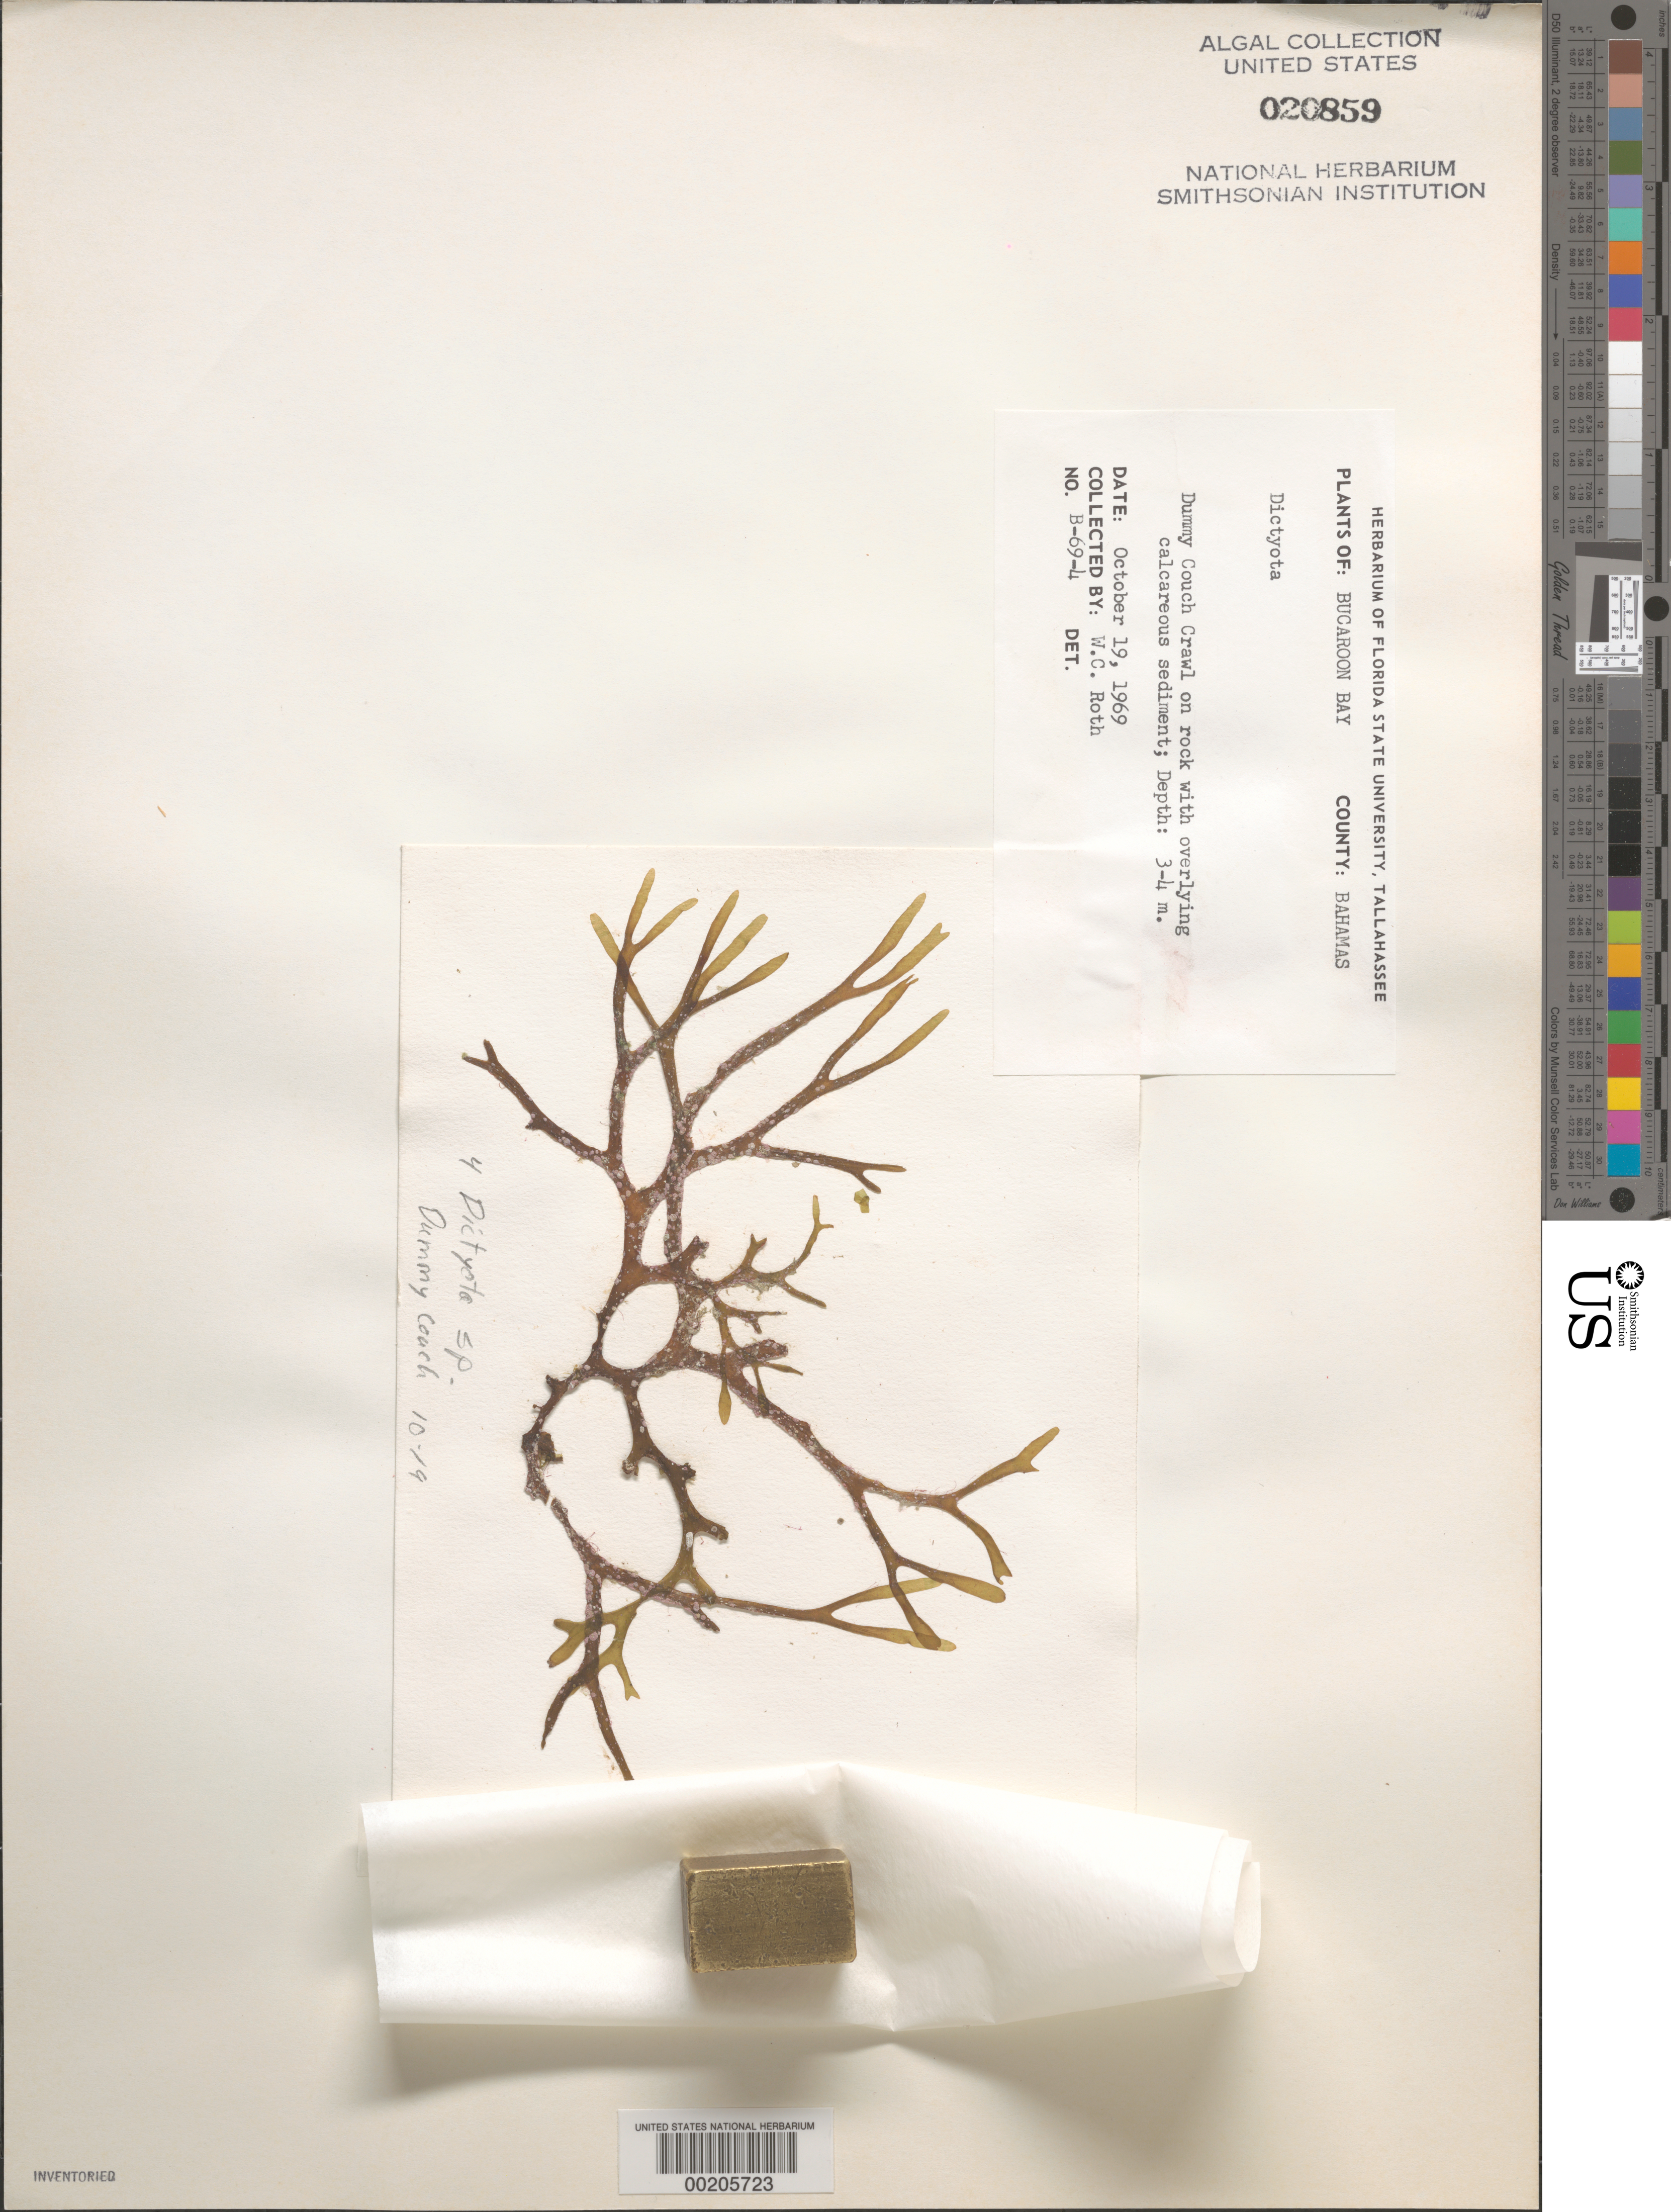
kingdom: Chromista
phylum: Ochrophyta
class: Phaeophyceae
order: Dictyotales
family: Dictyotaceae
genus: Dictyota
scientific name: Dictyota sp.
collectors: W. C. Roth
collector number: B-69-4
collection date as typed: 19 Oct 1969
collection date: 1969-10-19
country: Bahamas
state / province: Abaco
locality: Dummy Couch Crawl, Buckaroon Bay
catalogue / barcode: US 20859